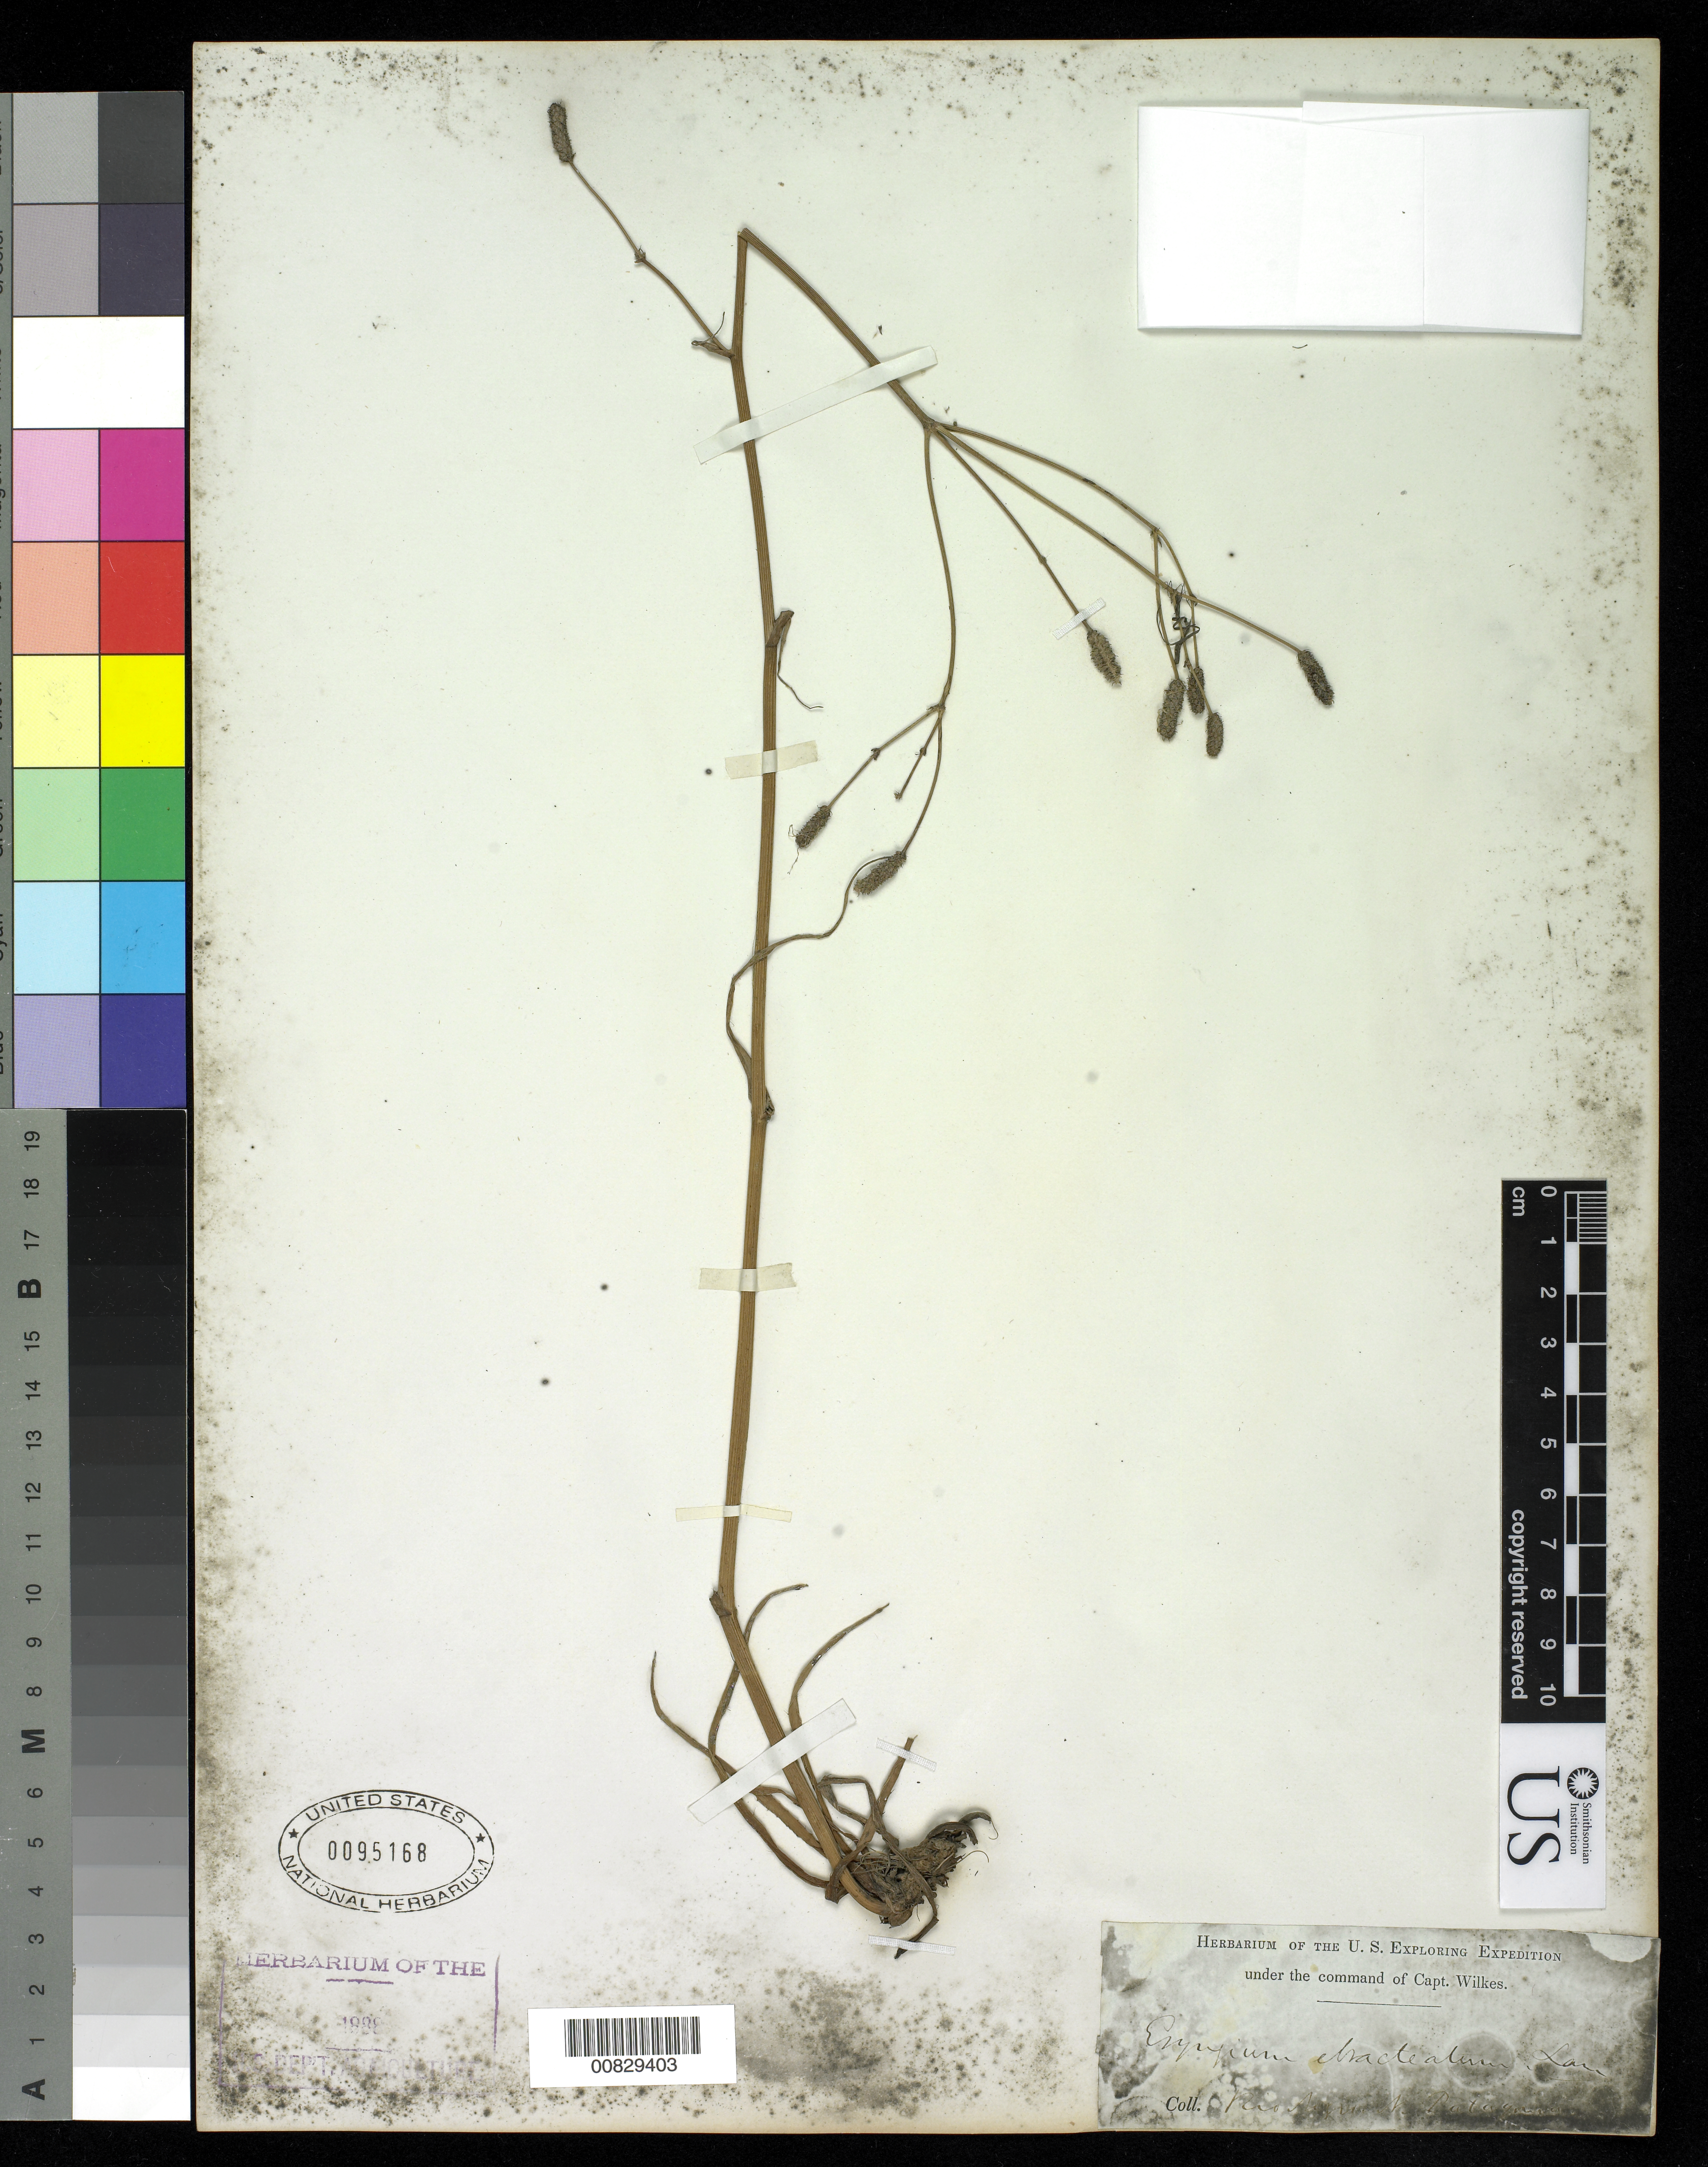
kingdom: Plantae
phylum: Tracheophyta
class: Magnoliopsida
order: Apiales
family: Apiaceae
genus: Eryngium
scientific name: Eryngium ebracteatum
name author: Lam.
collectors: Wilkes Explor. Exped.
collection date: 1838/1842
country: Chile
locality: Rio Negro, N. Patagonia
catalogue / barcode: US 95168